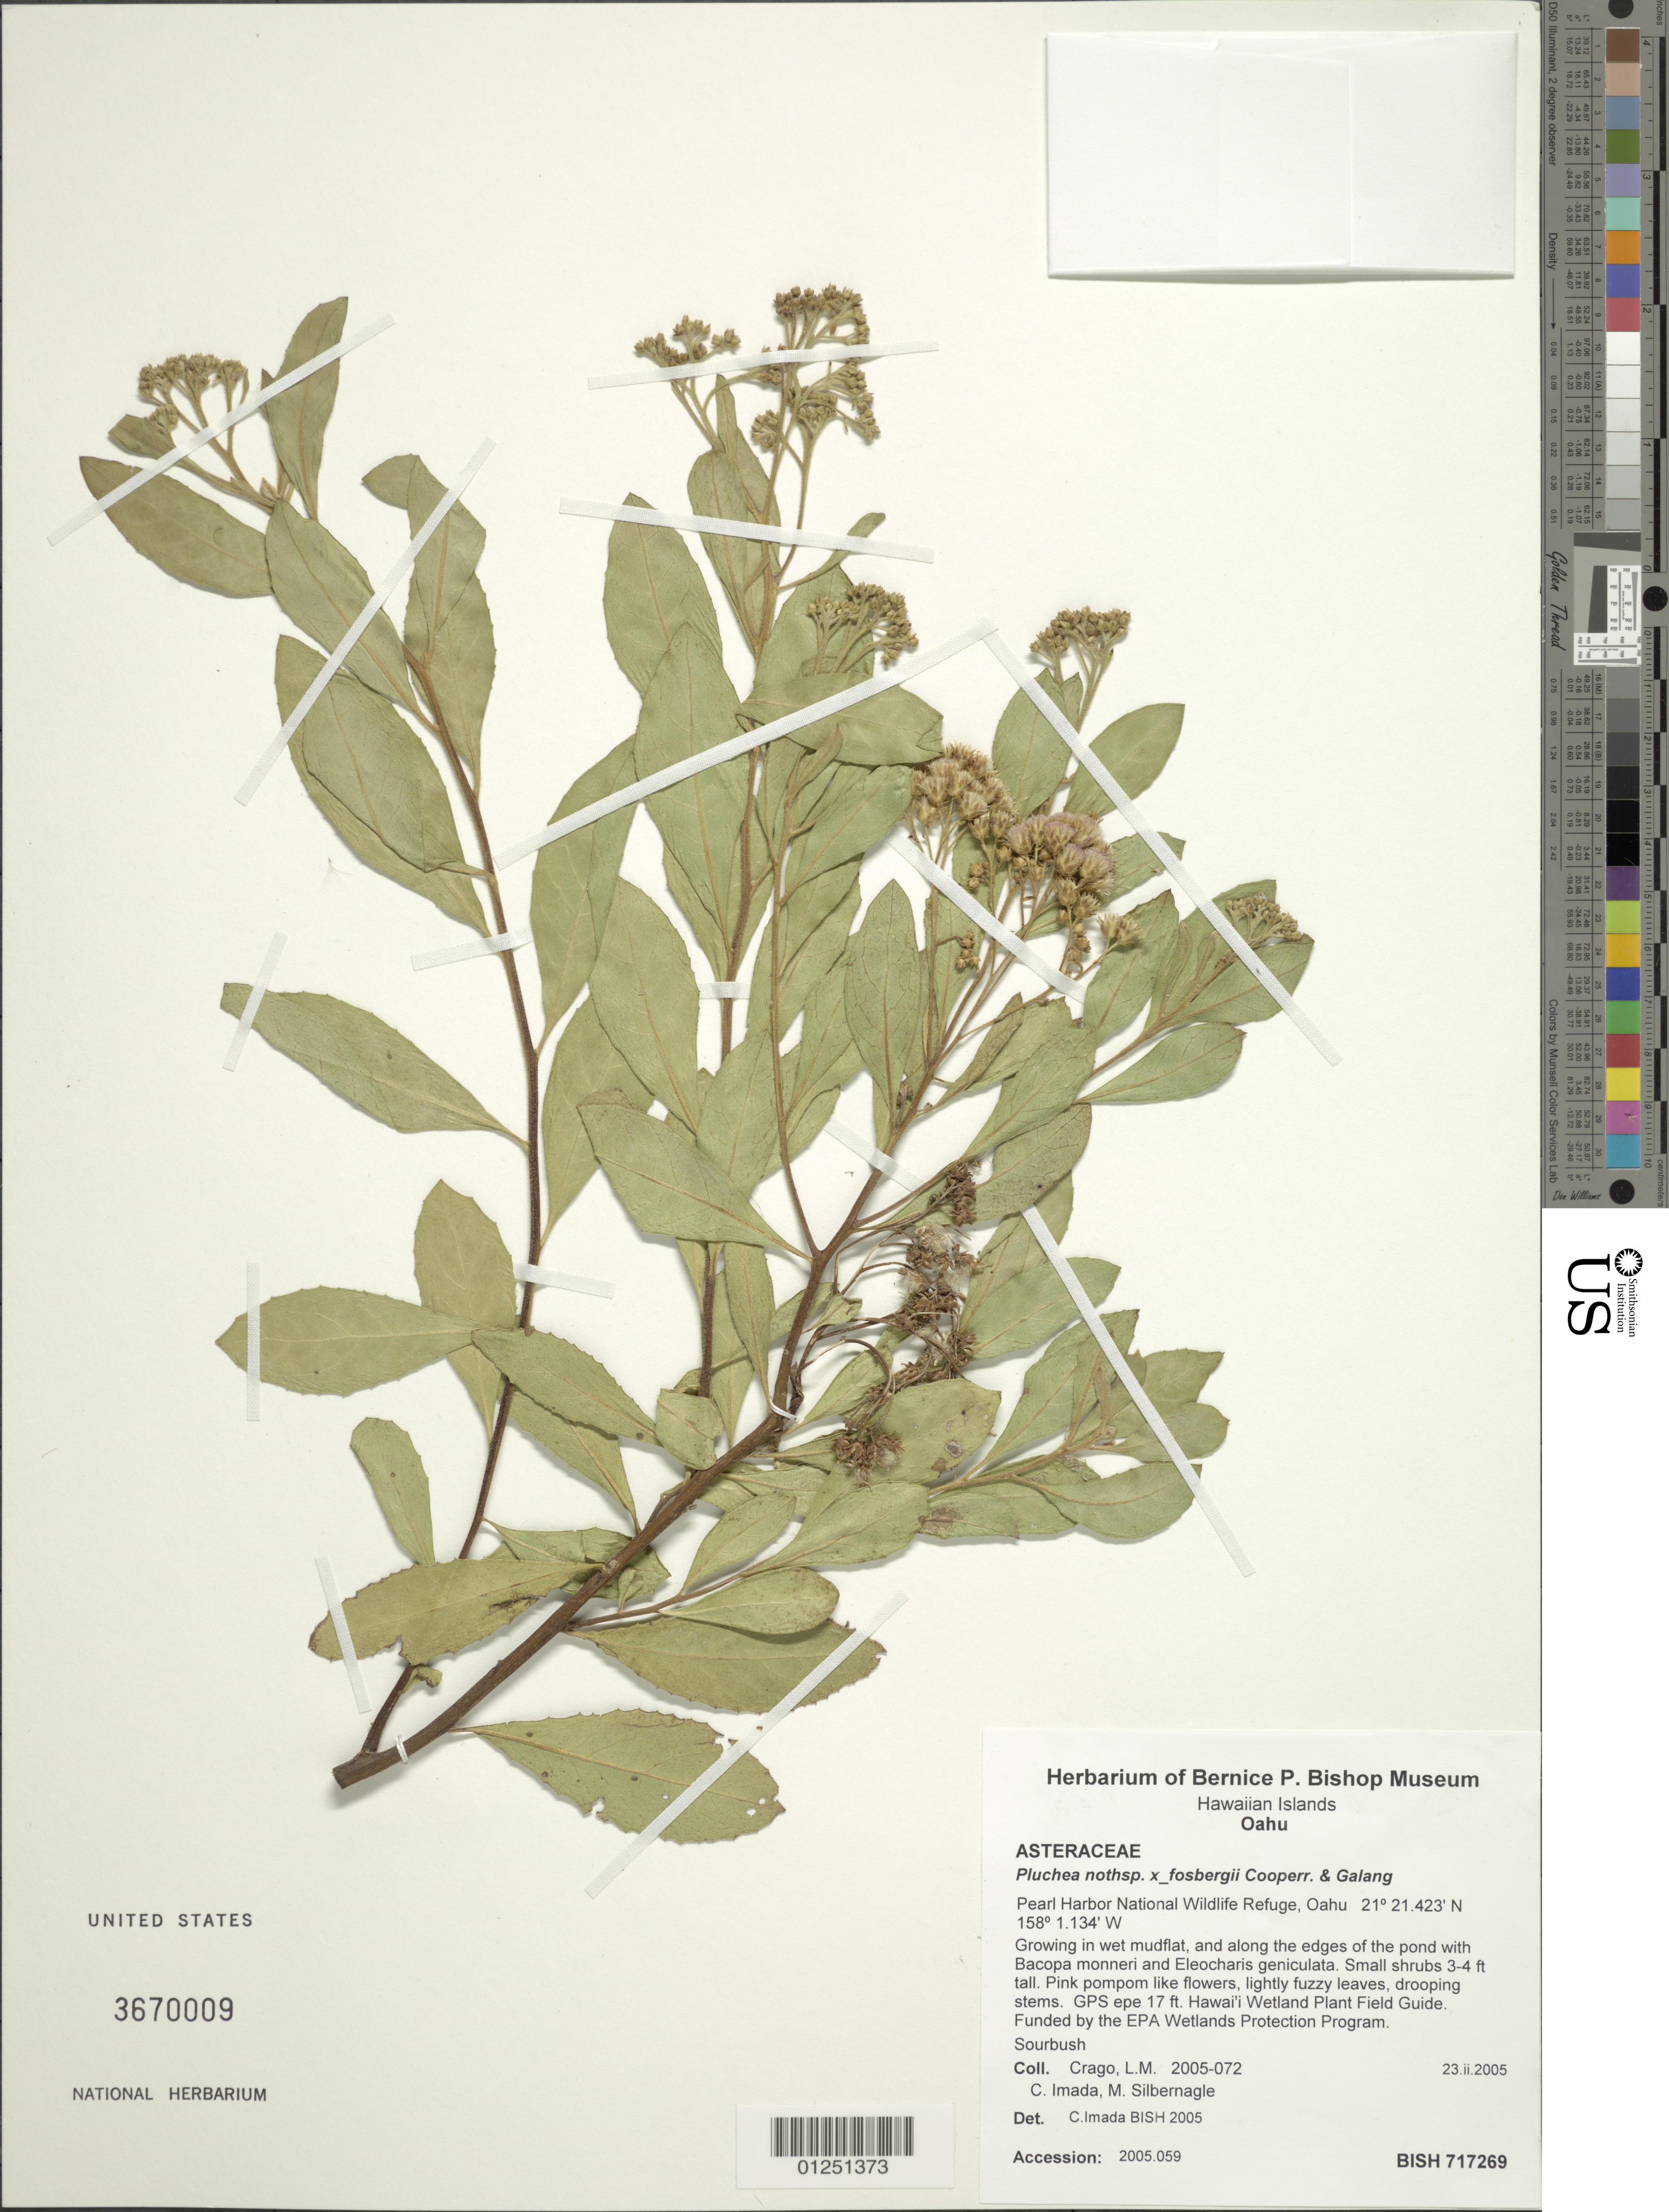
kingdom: Plantae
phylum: Tracheophyta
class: Magnoliopsida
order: Asterales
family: Asteraceae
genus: Pluchea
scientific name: Pluchea x fosbergii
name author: Cooperr. & Galang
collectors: L. Crago, C. Imada & M. Silbernagle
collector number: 2005-072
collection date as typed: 23.ii.2005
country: United States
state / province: Hawaii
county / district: Honolulu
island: Oahu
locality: Pearl Harbor National Wildlife Refuge, along the edges of the pond.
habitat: Wet mudflat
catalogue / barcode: US 3670009